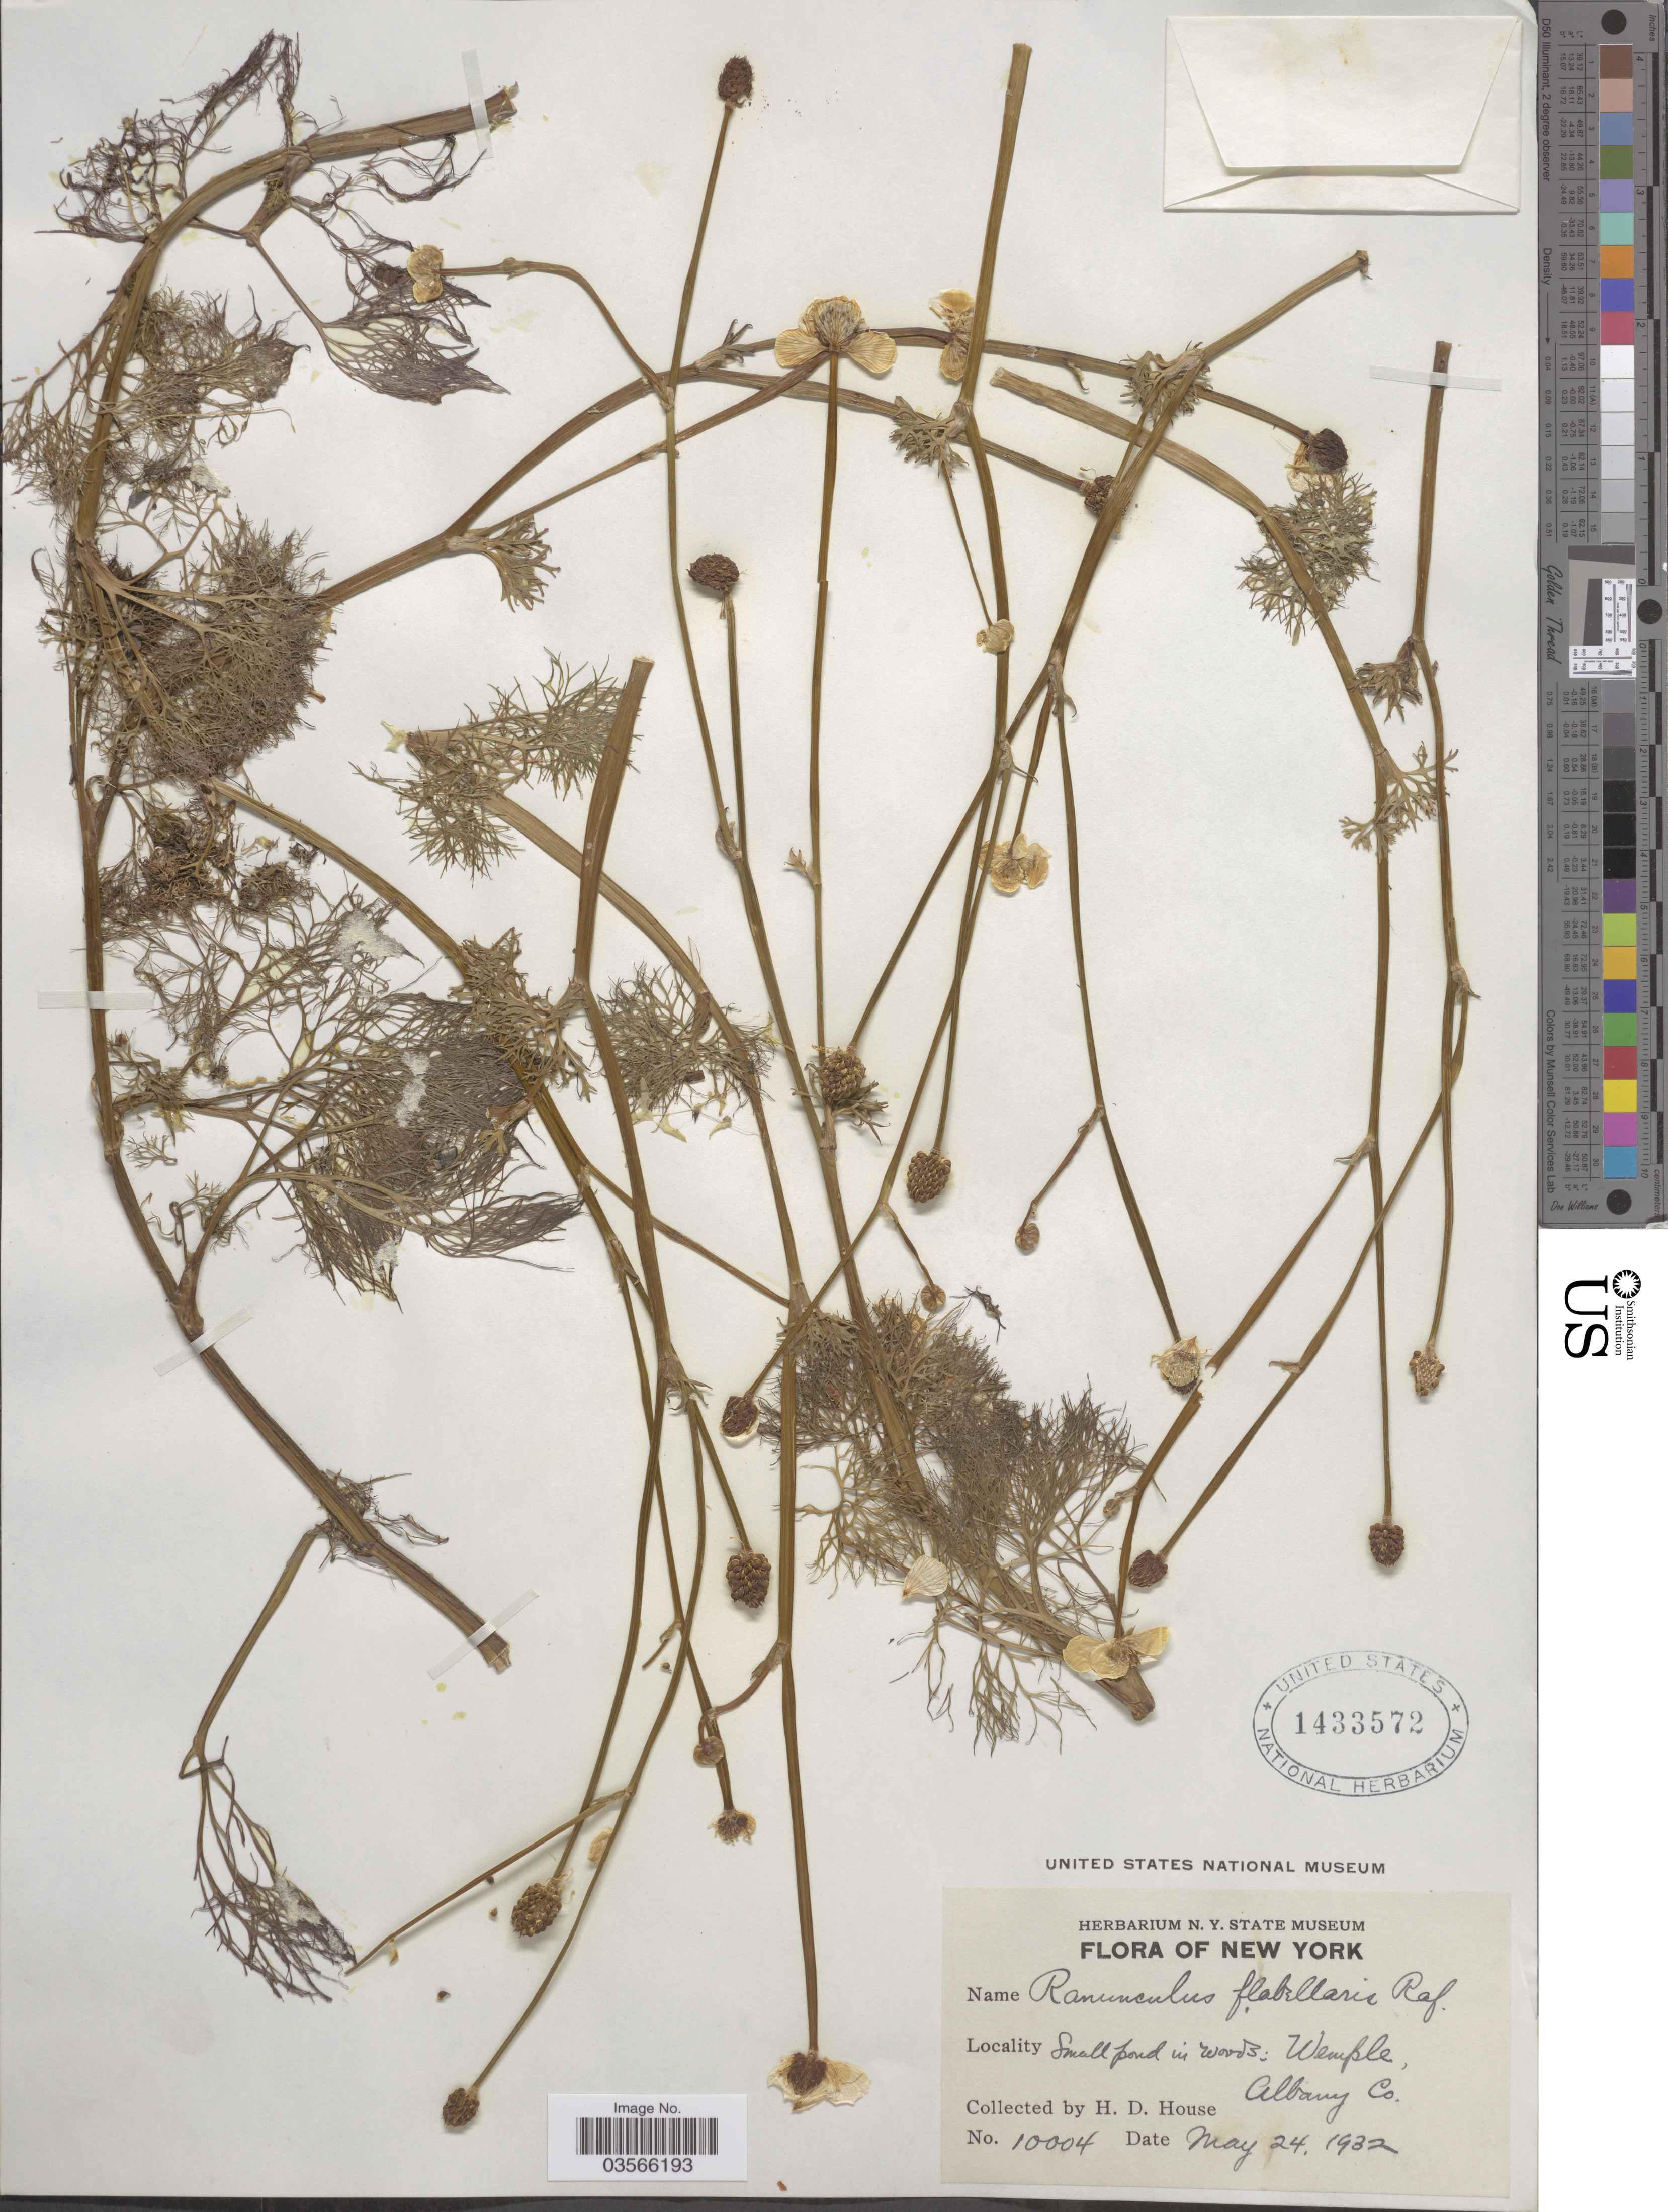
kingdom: Plantae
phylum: Tracheophyta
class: Magnoliopsida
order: Ranunculales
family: Ranunculaceae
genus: Ranunculus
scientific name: Ranunculus flabellaris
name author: Raf.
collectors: H. D. House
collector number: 10004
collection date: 1932-05-24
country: United States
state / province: New York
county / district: Albany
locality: Wemple, Albany Co.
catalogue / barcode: US 1433572